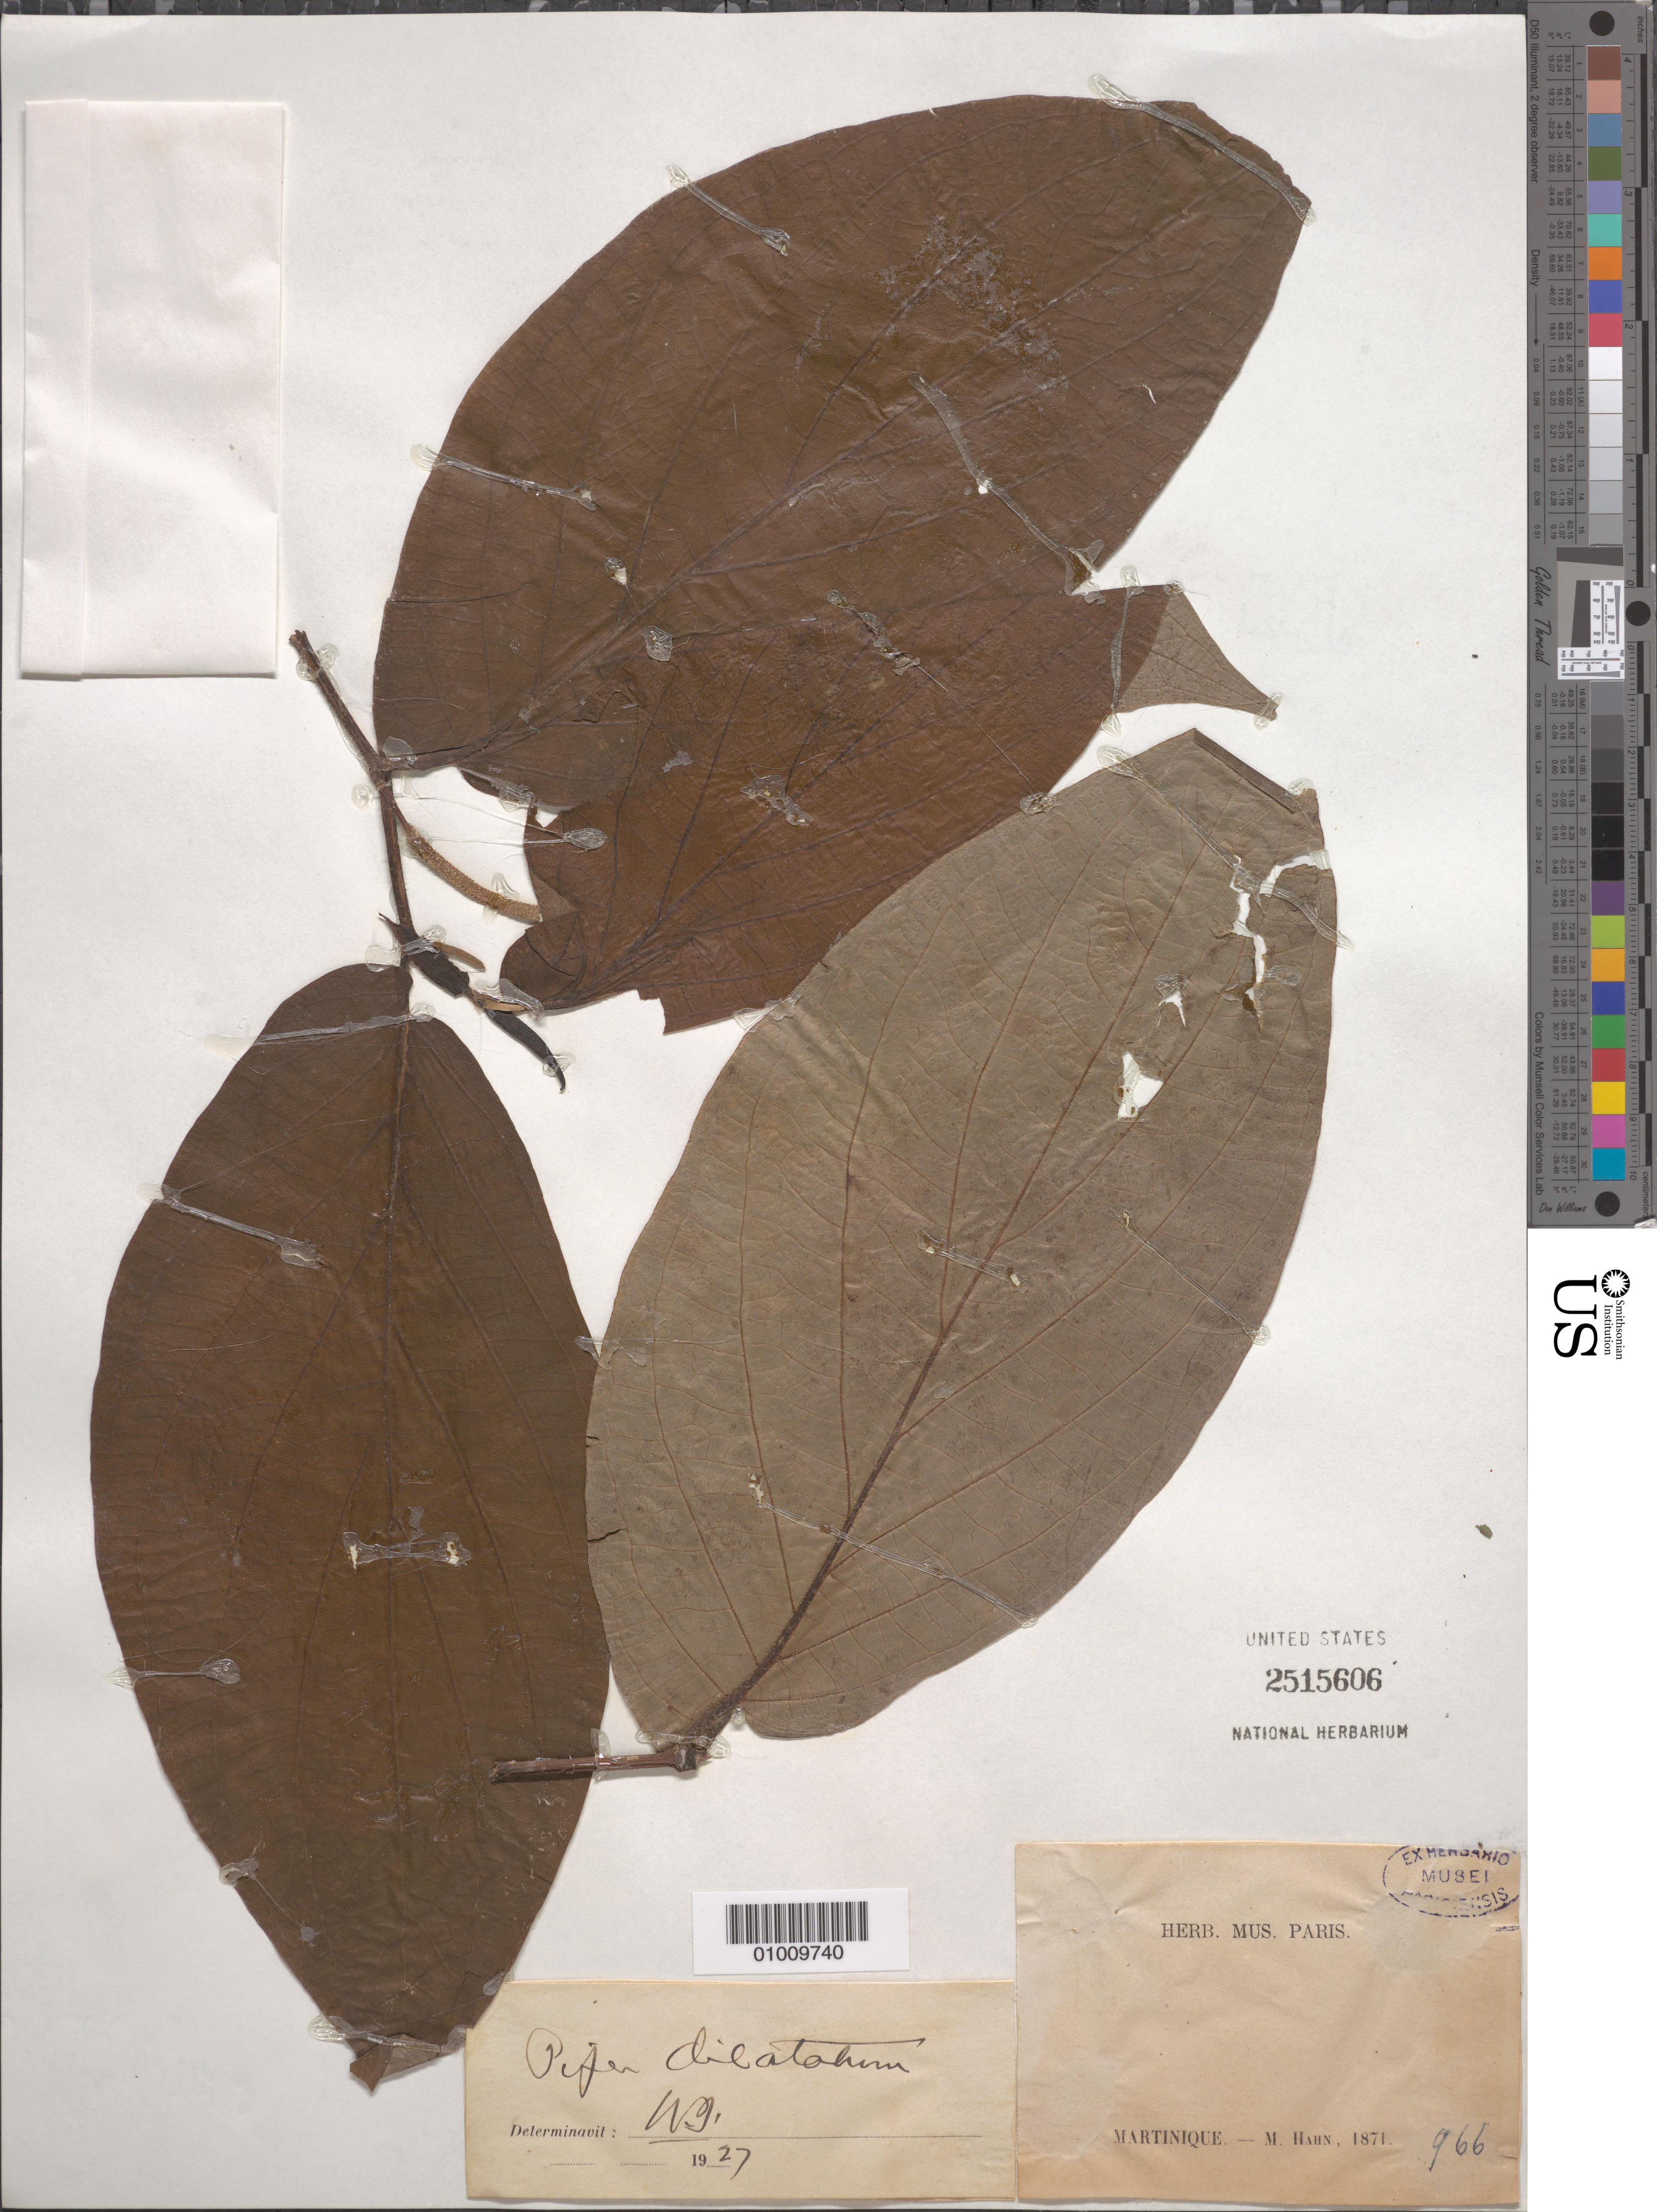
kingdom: Plantae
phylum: Tracheophyta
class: Magnoliopsida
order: Piperales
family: Piperaceae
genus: Piper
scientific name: Piper dilatatum var. dilatatum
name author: Rich.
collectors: M. Hahn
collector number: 966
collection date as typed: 1871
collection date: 1871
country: Martinique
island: Martinique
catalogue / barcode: US 2515606